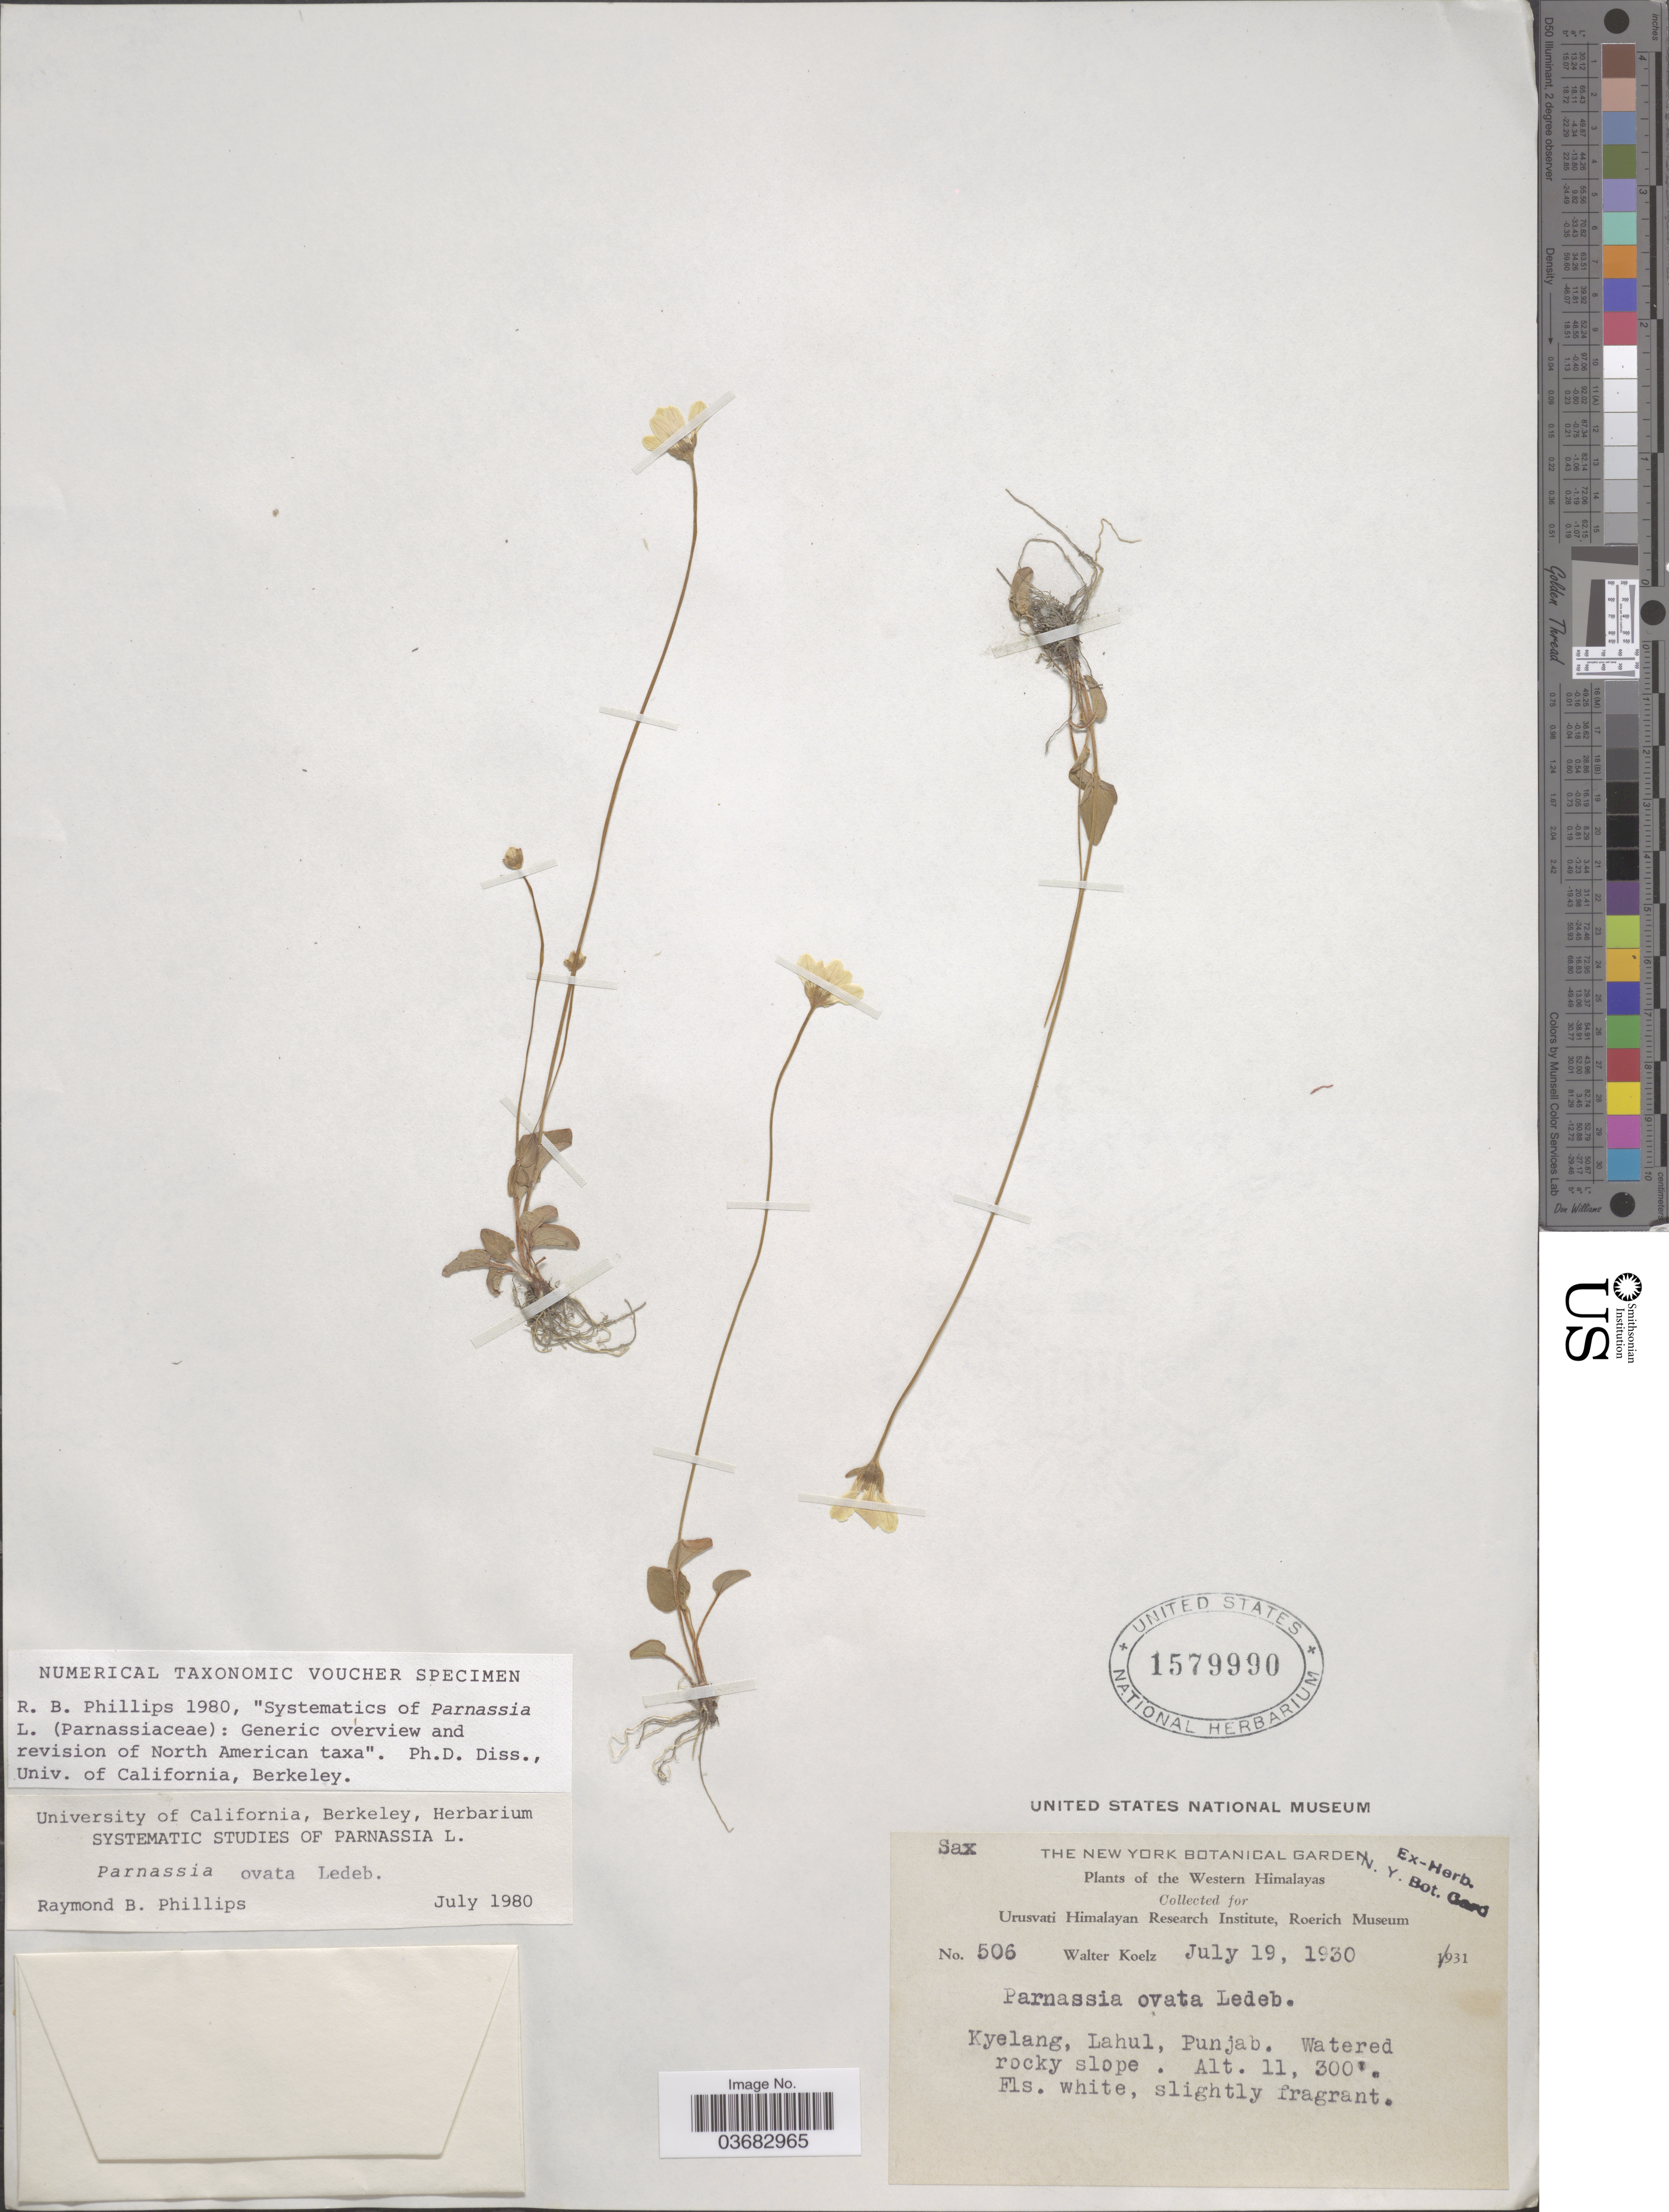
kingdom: Plantae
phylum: Tracheophyta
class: Magnoliopsida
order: Celastrales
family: Parnassiaceae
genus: Parnassia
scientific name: Parnassia ovata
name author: Ledeb.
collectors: W. N. Koelz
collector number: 506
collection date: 1930-07-19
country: India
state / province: Punjab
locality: Western Himalayas. Kyelang, Lahul.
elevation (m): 3444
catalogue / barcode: US 1579990